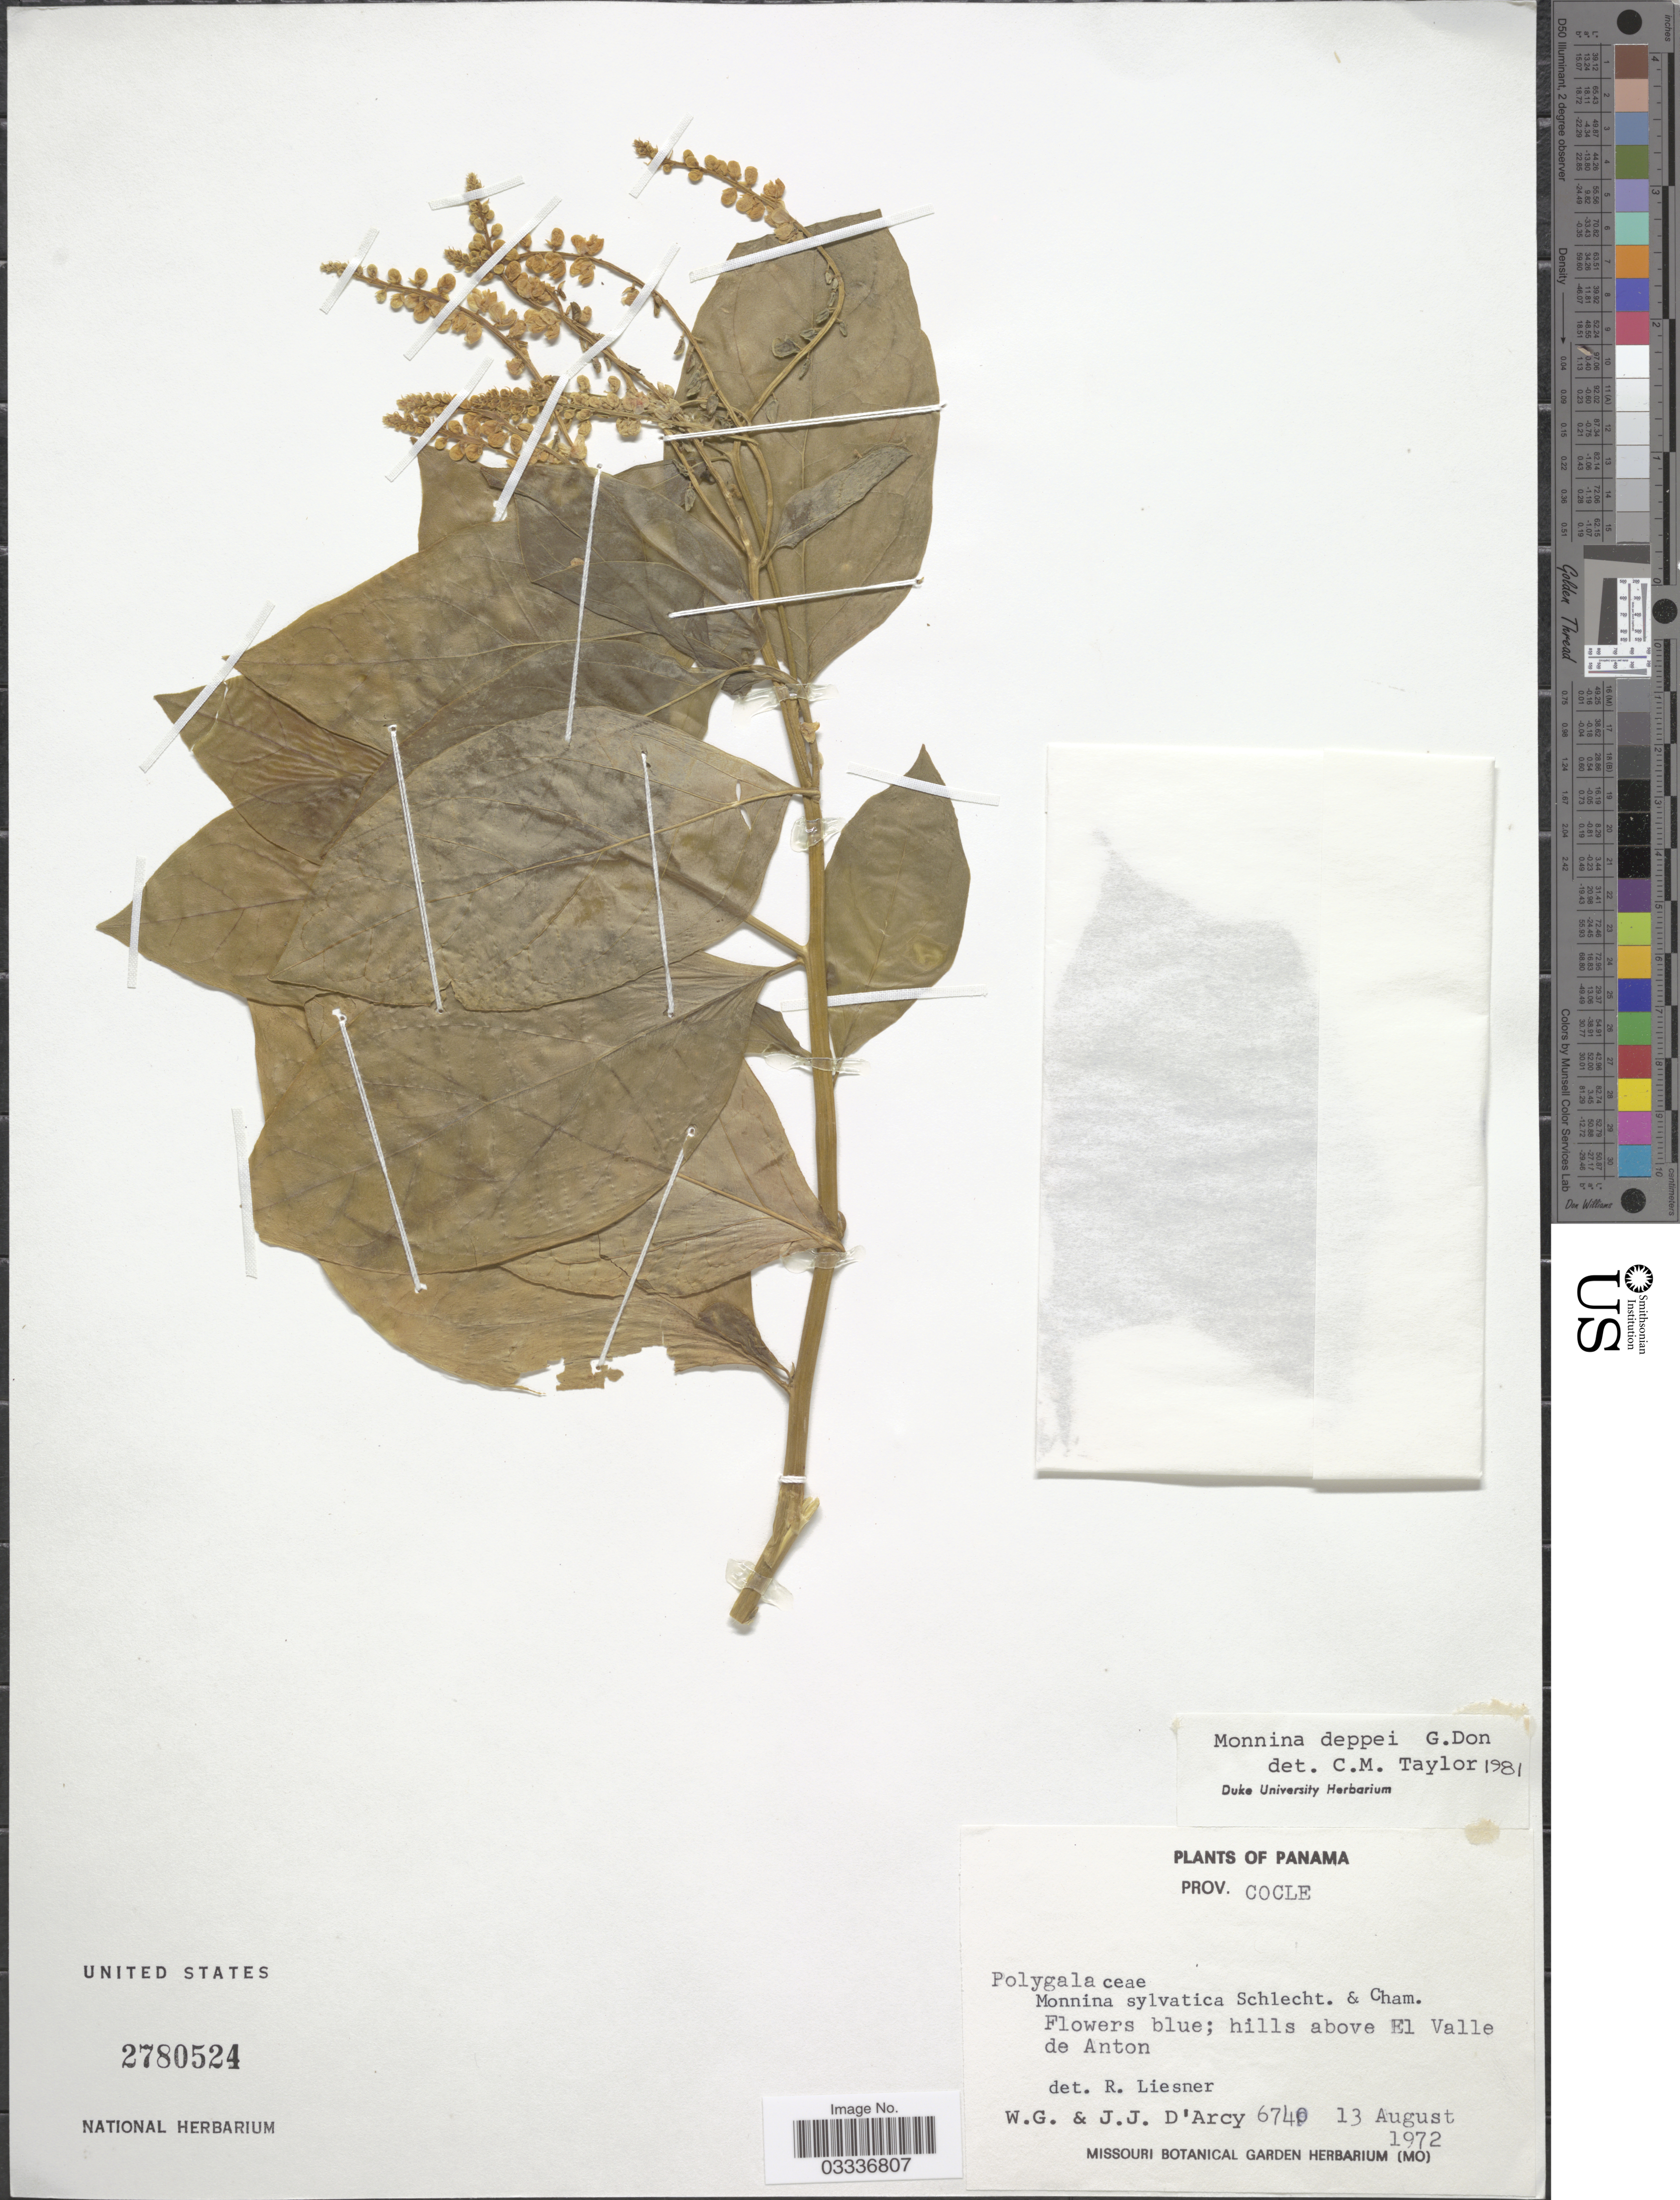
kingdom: Plantae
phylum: Tracheophyta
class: Magnoliopsida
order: Fabales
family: Polygalaceae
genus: Monnina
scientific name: Monnina deppei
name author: G. Don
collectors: W. G. D'Arcy & J. J. D'Arcy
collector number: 6740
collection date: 1972-08-13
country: Panama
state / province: Coclé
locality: Hills above El Valle de Anton.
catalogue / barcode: US 2780524